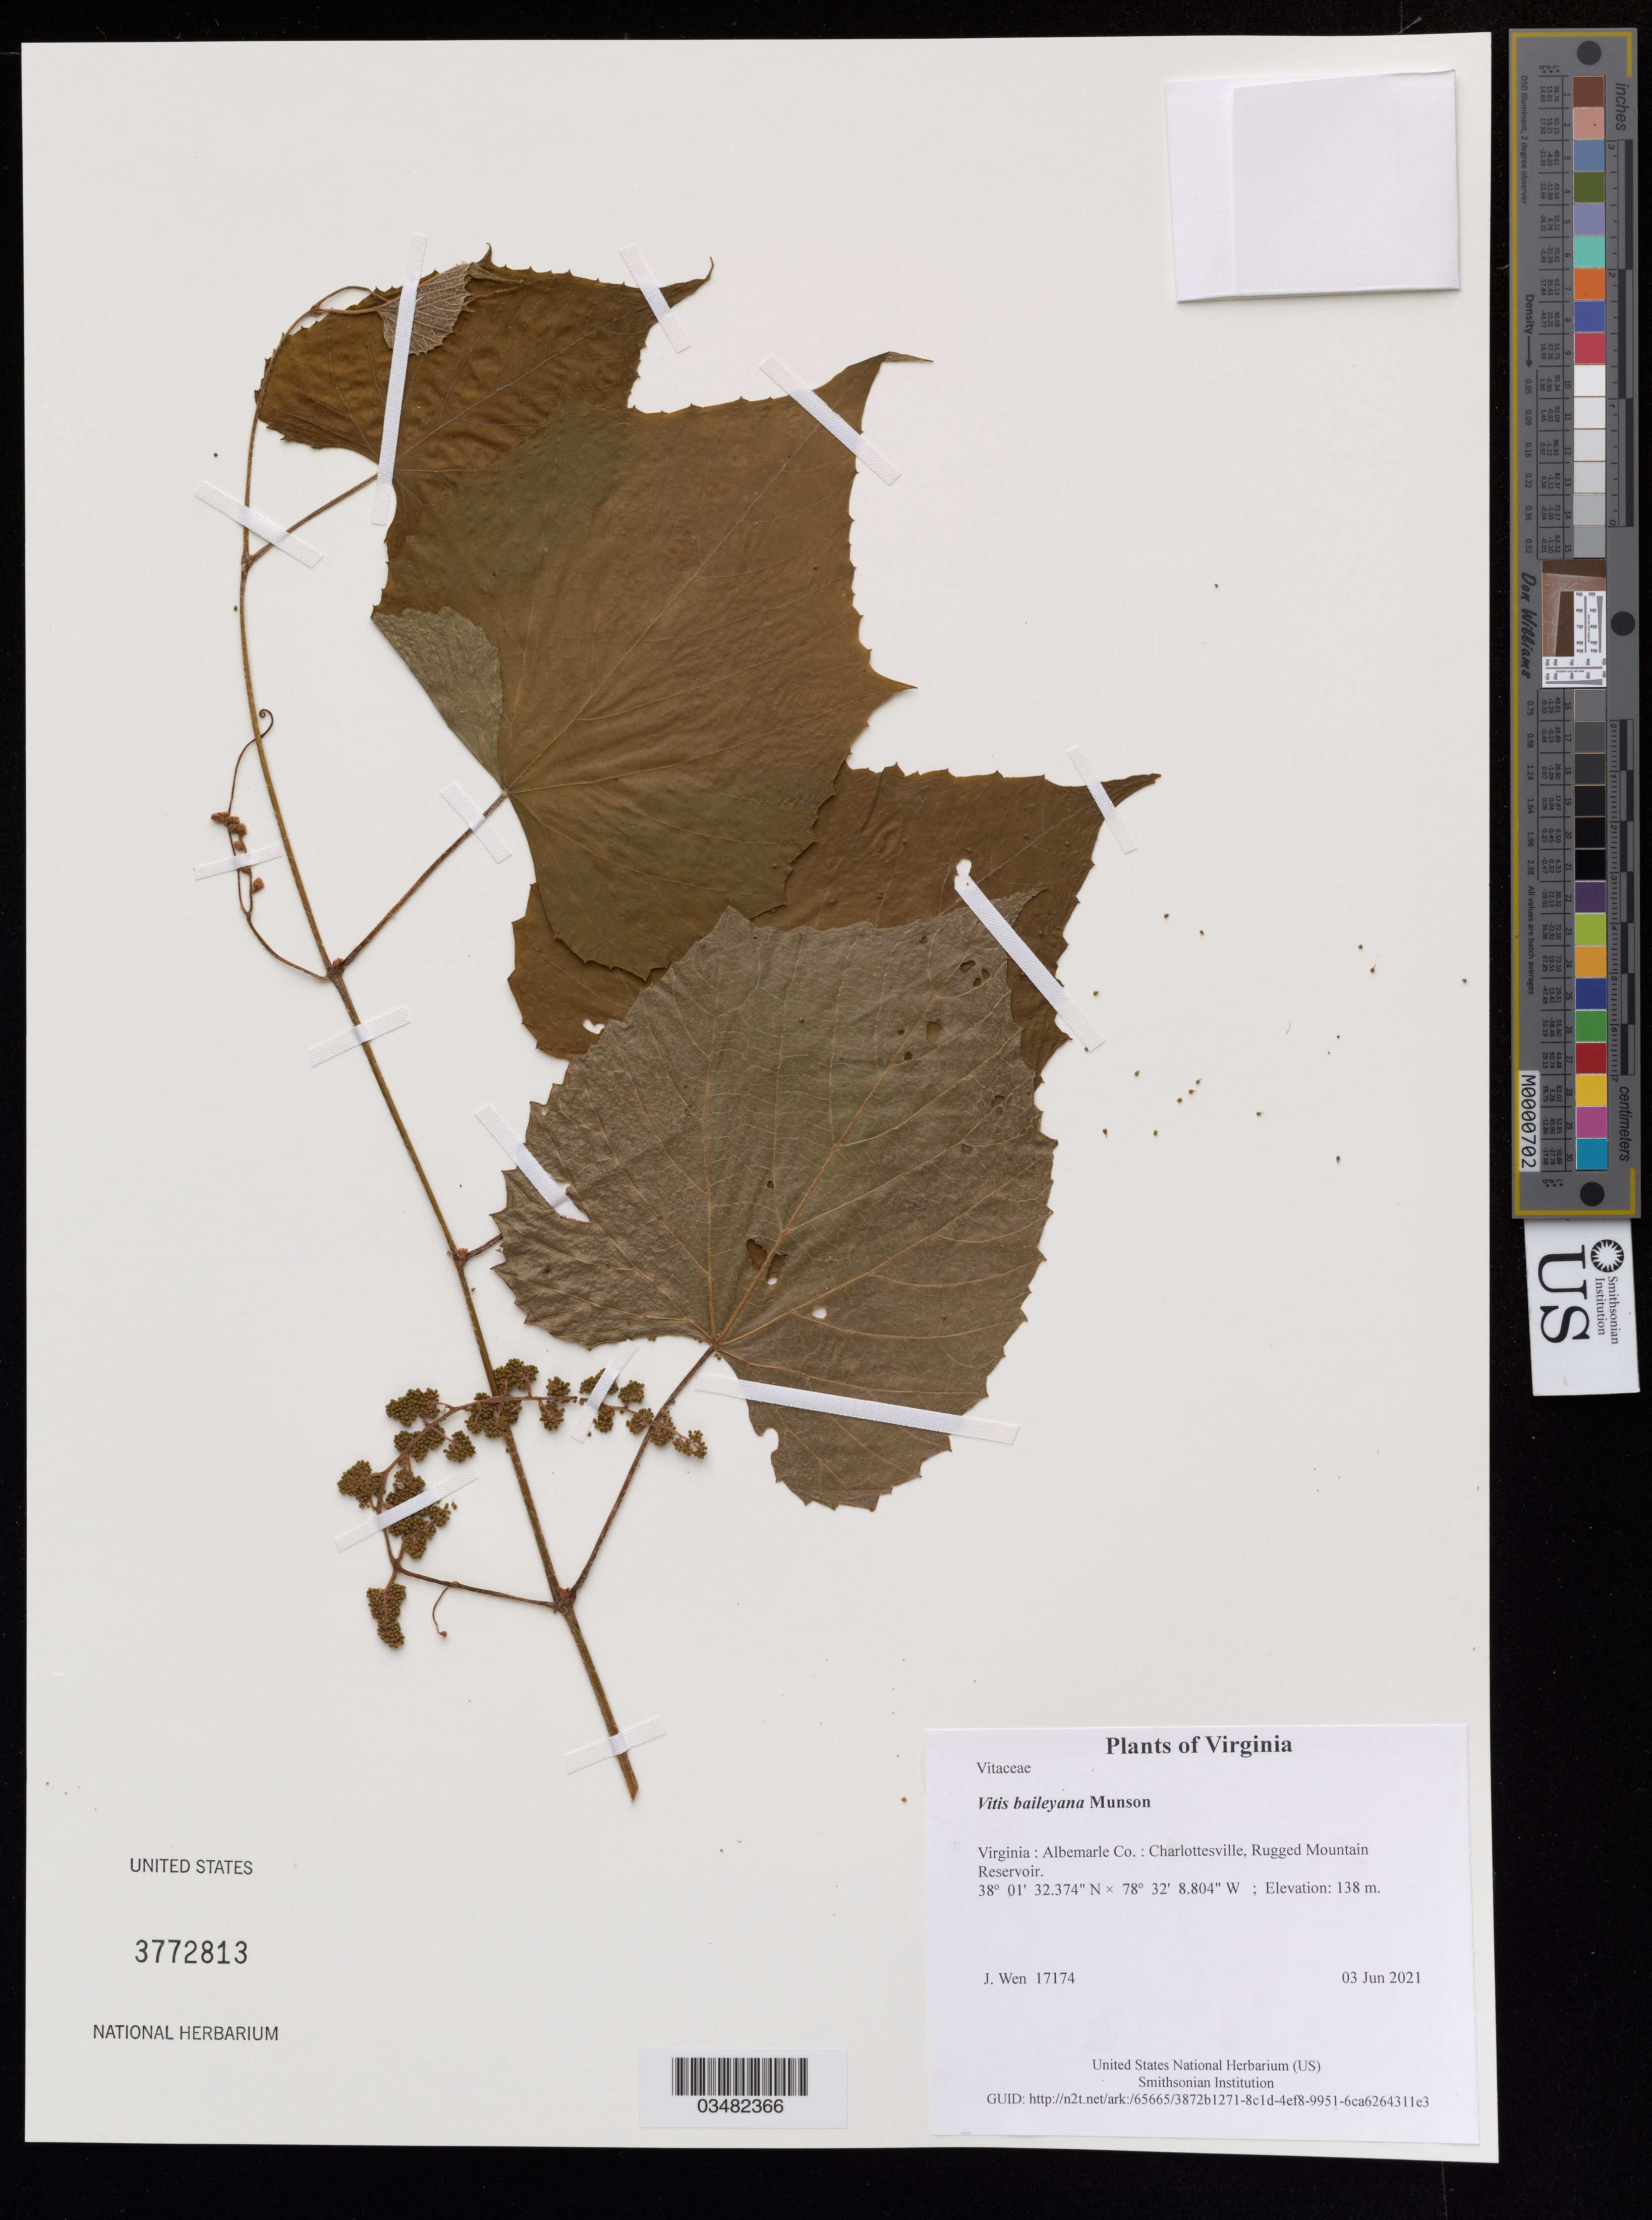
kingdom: Plantae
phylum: Tracheophyta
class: Magnoliopsida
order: Vitales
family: Vitaceae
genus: Vitis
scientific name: Vitis baileyana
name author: Munson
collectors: J. Wen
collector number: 17174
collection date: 2021-06-03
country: United States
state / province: Virginia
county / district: Albemarle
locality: Charlottesville, Rugged Mountain Reservoir.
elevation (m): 138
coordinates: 38 01 32.374 N, 78 32 8.804 W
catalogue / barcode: US 3772813